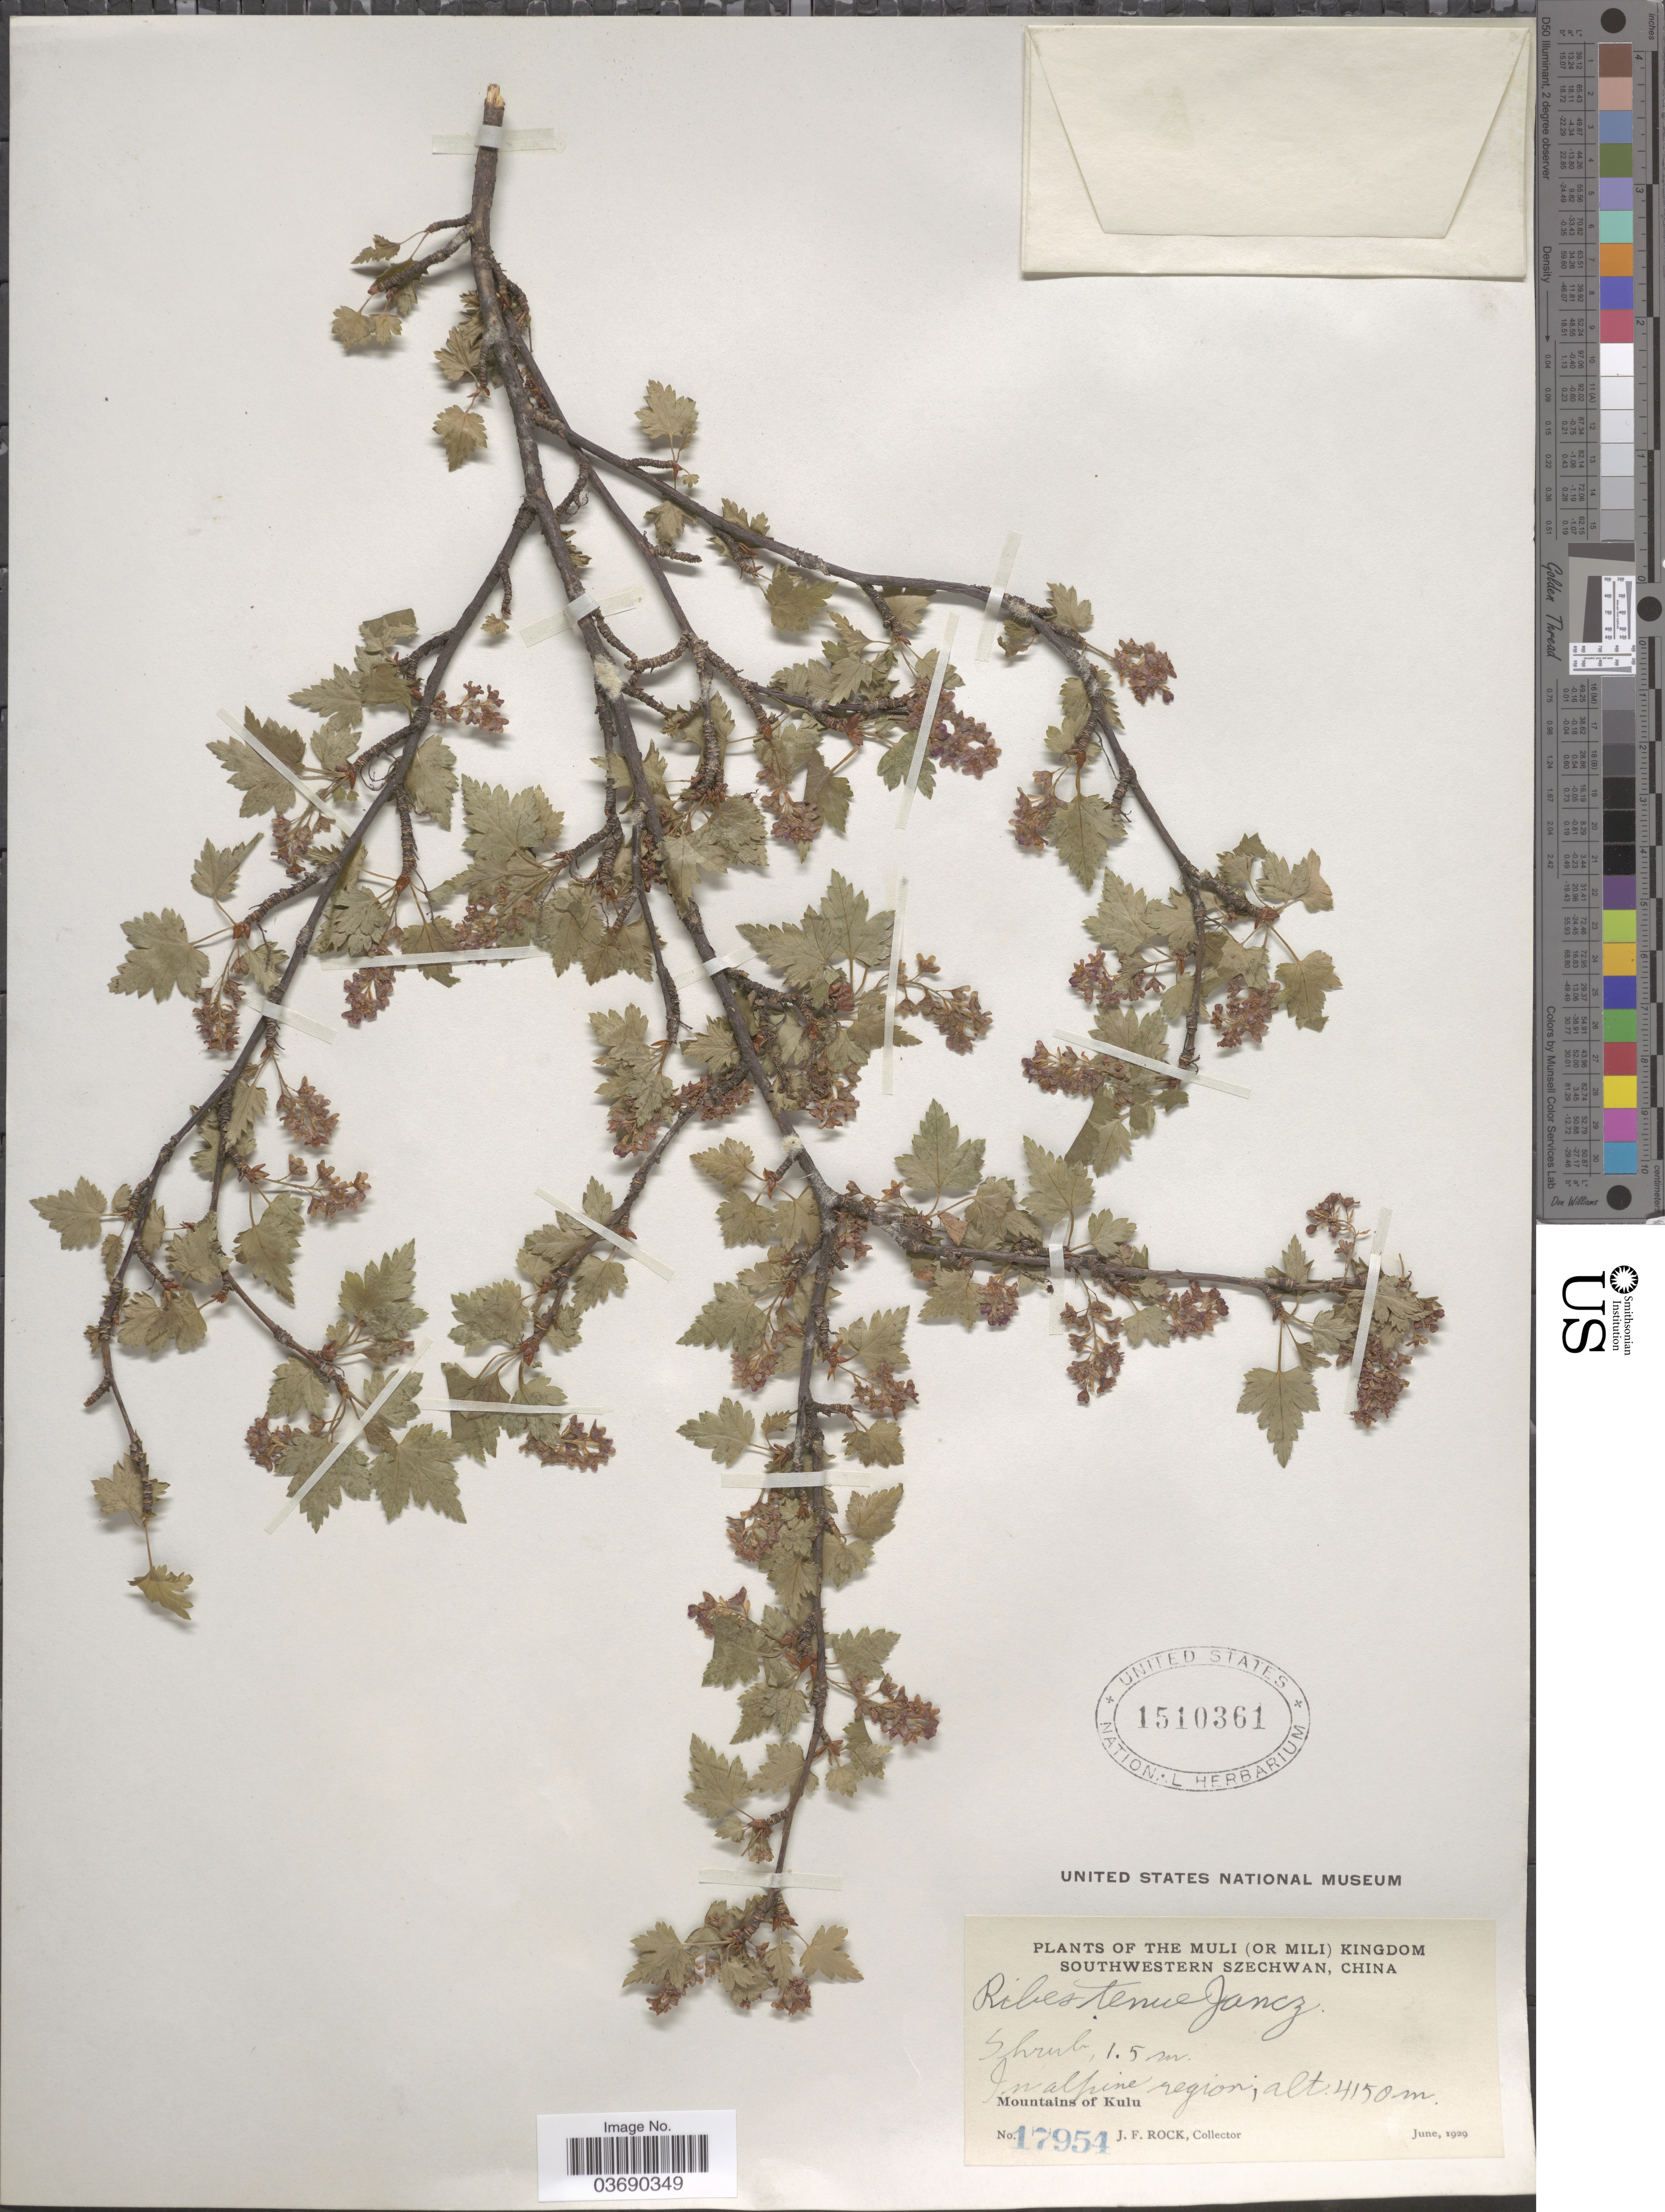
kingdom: Plantae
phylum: Tracheophyta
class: Magnoliopsida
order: Saxifragales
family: Grossulariaceae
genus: Ribes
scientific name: Ribes tenue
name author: Jancz.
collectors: J. Rock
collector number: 17954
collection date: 1929-06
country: China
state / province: Sichuan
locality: The Muli (or Mili) Kingdom. Southwestern Szechwan. Mountains of Kulu.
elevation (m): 4150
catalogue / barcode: US 1510361